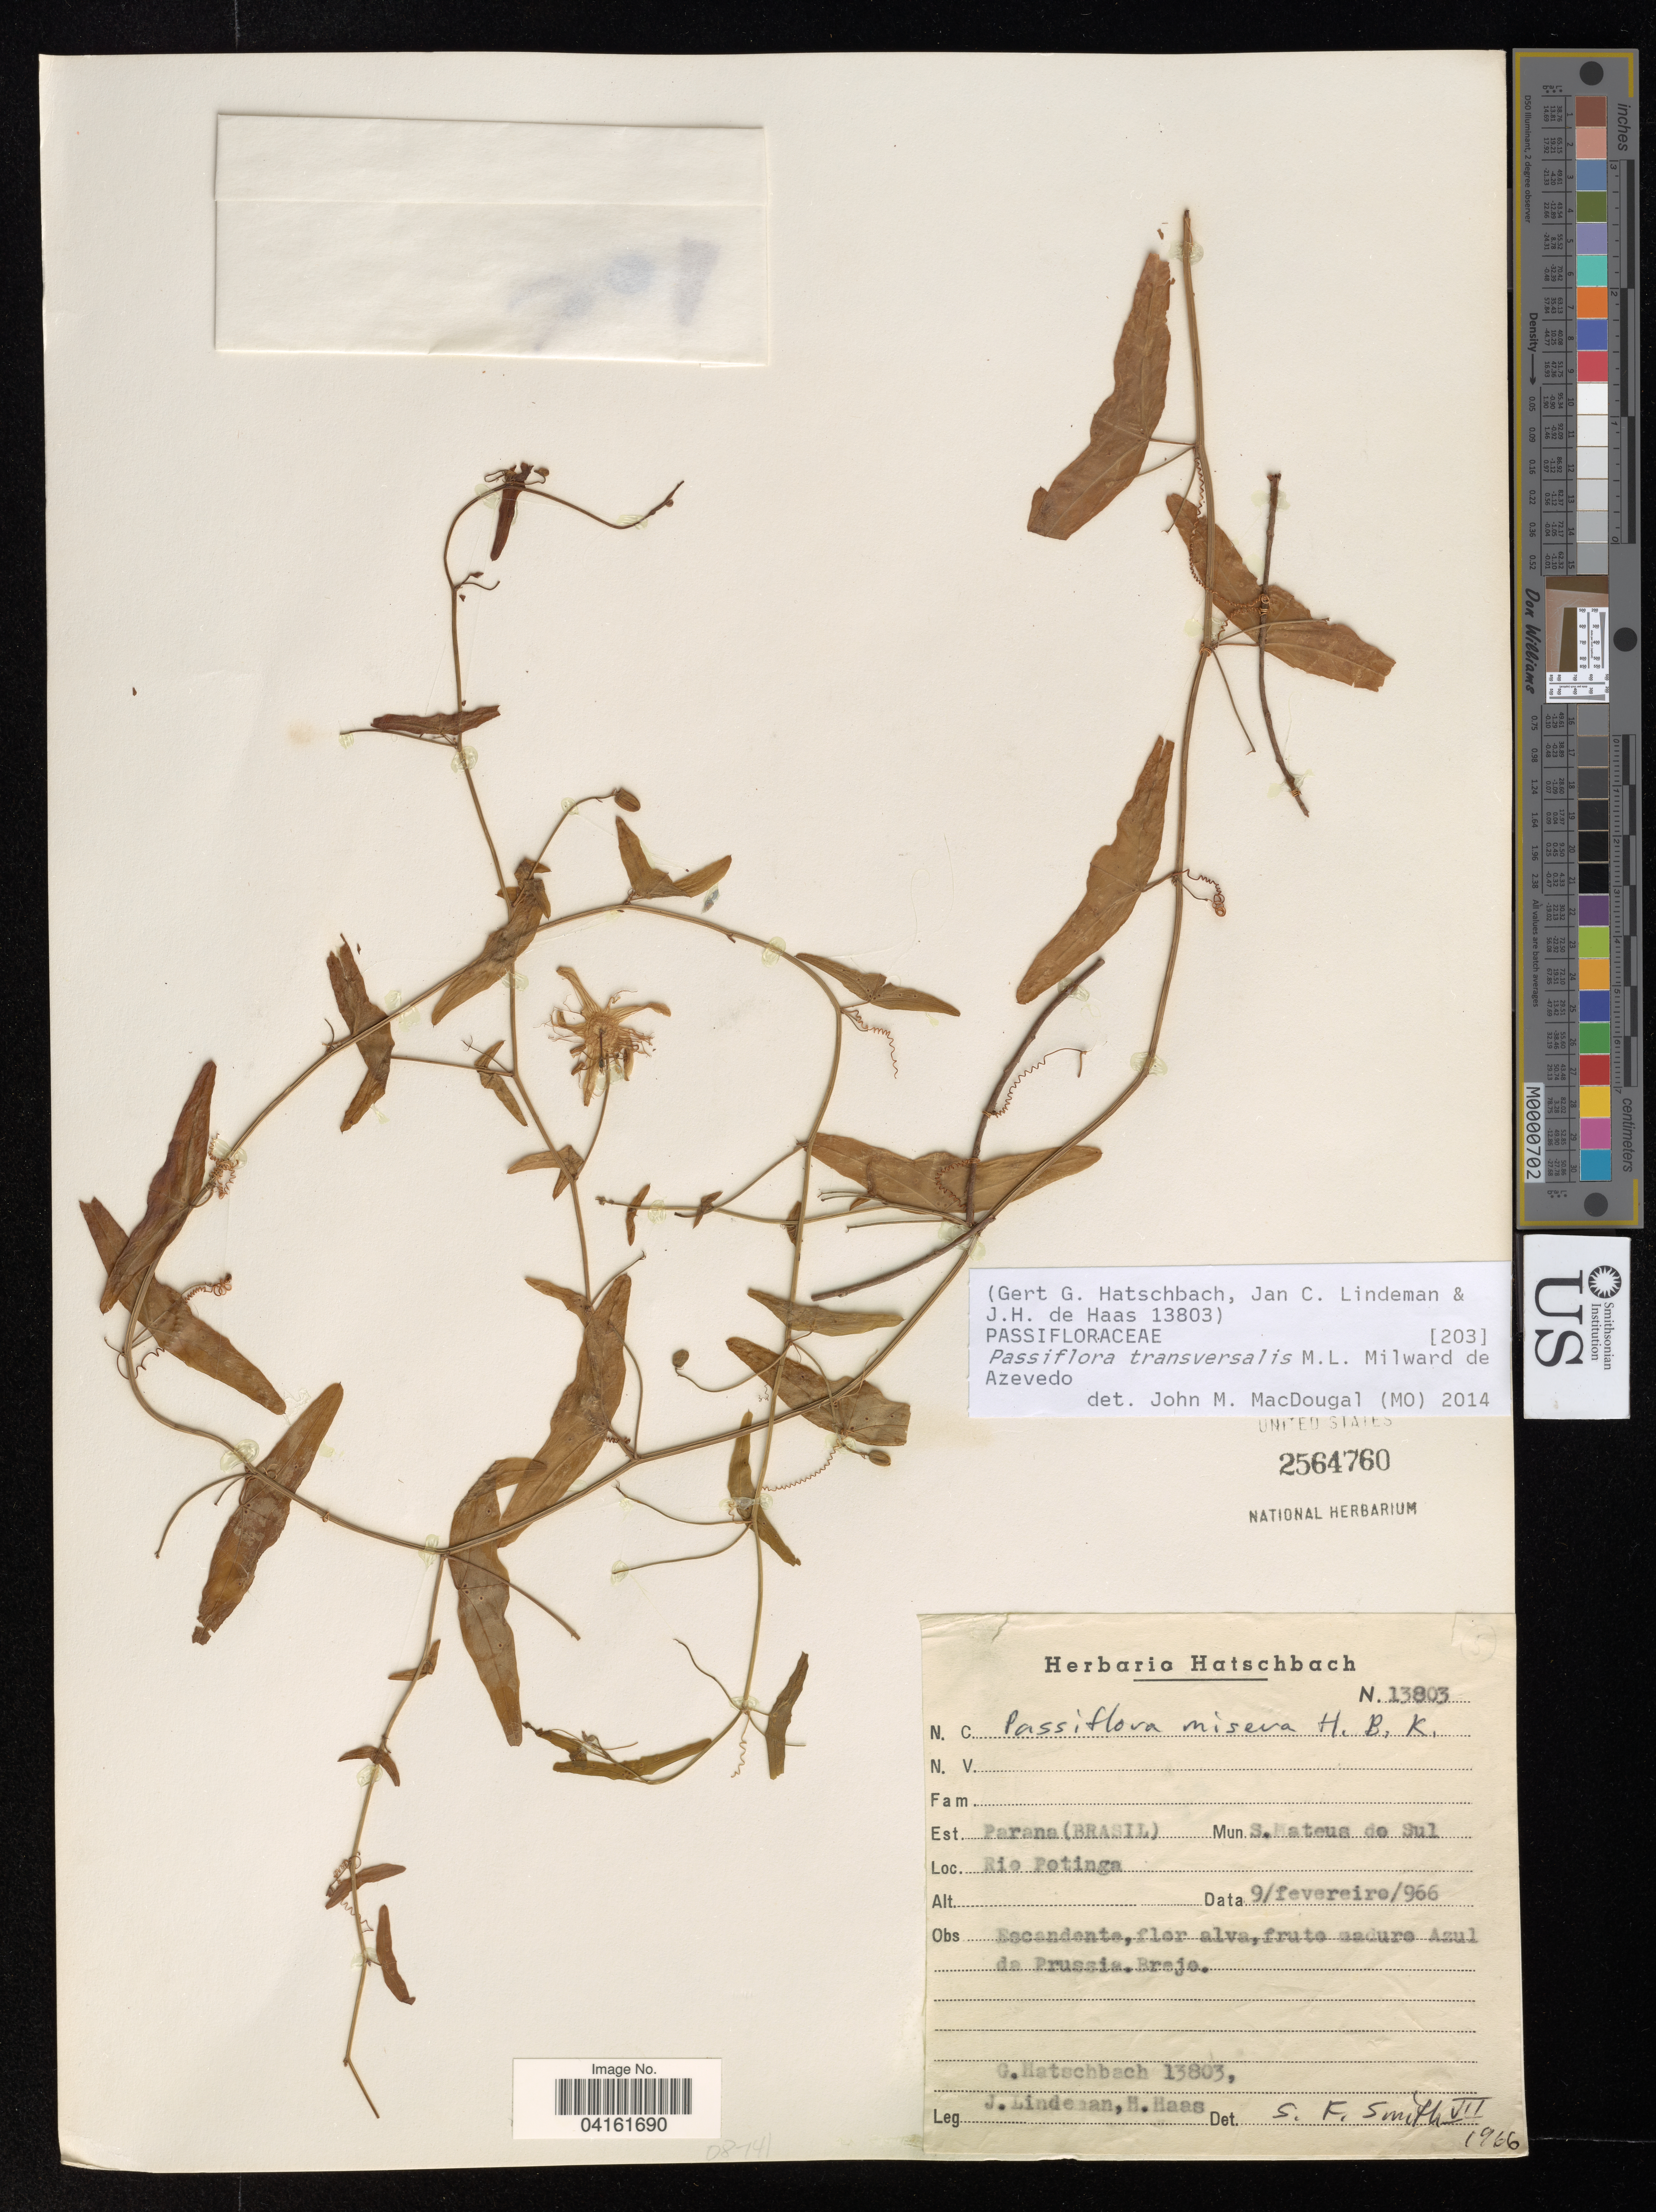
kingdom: Plantae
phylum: Tracheophyta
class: Magnoliopsida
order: Malpighiales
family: Passifloraceae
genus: Passiflora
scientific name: Passiflora transversalis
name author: Azevedo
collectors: G. Hatschbach, J. Lindeman & H. Haas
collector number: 13803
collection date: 1966-02-09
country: Brazil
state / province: Paraná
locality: Mun. S. Mateus do Sul. Rio Potinga.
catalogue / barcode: US 2564760